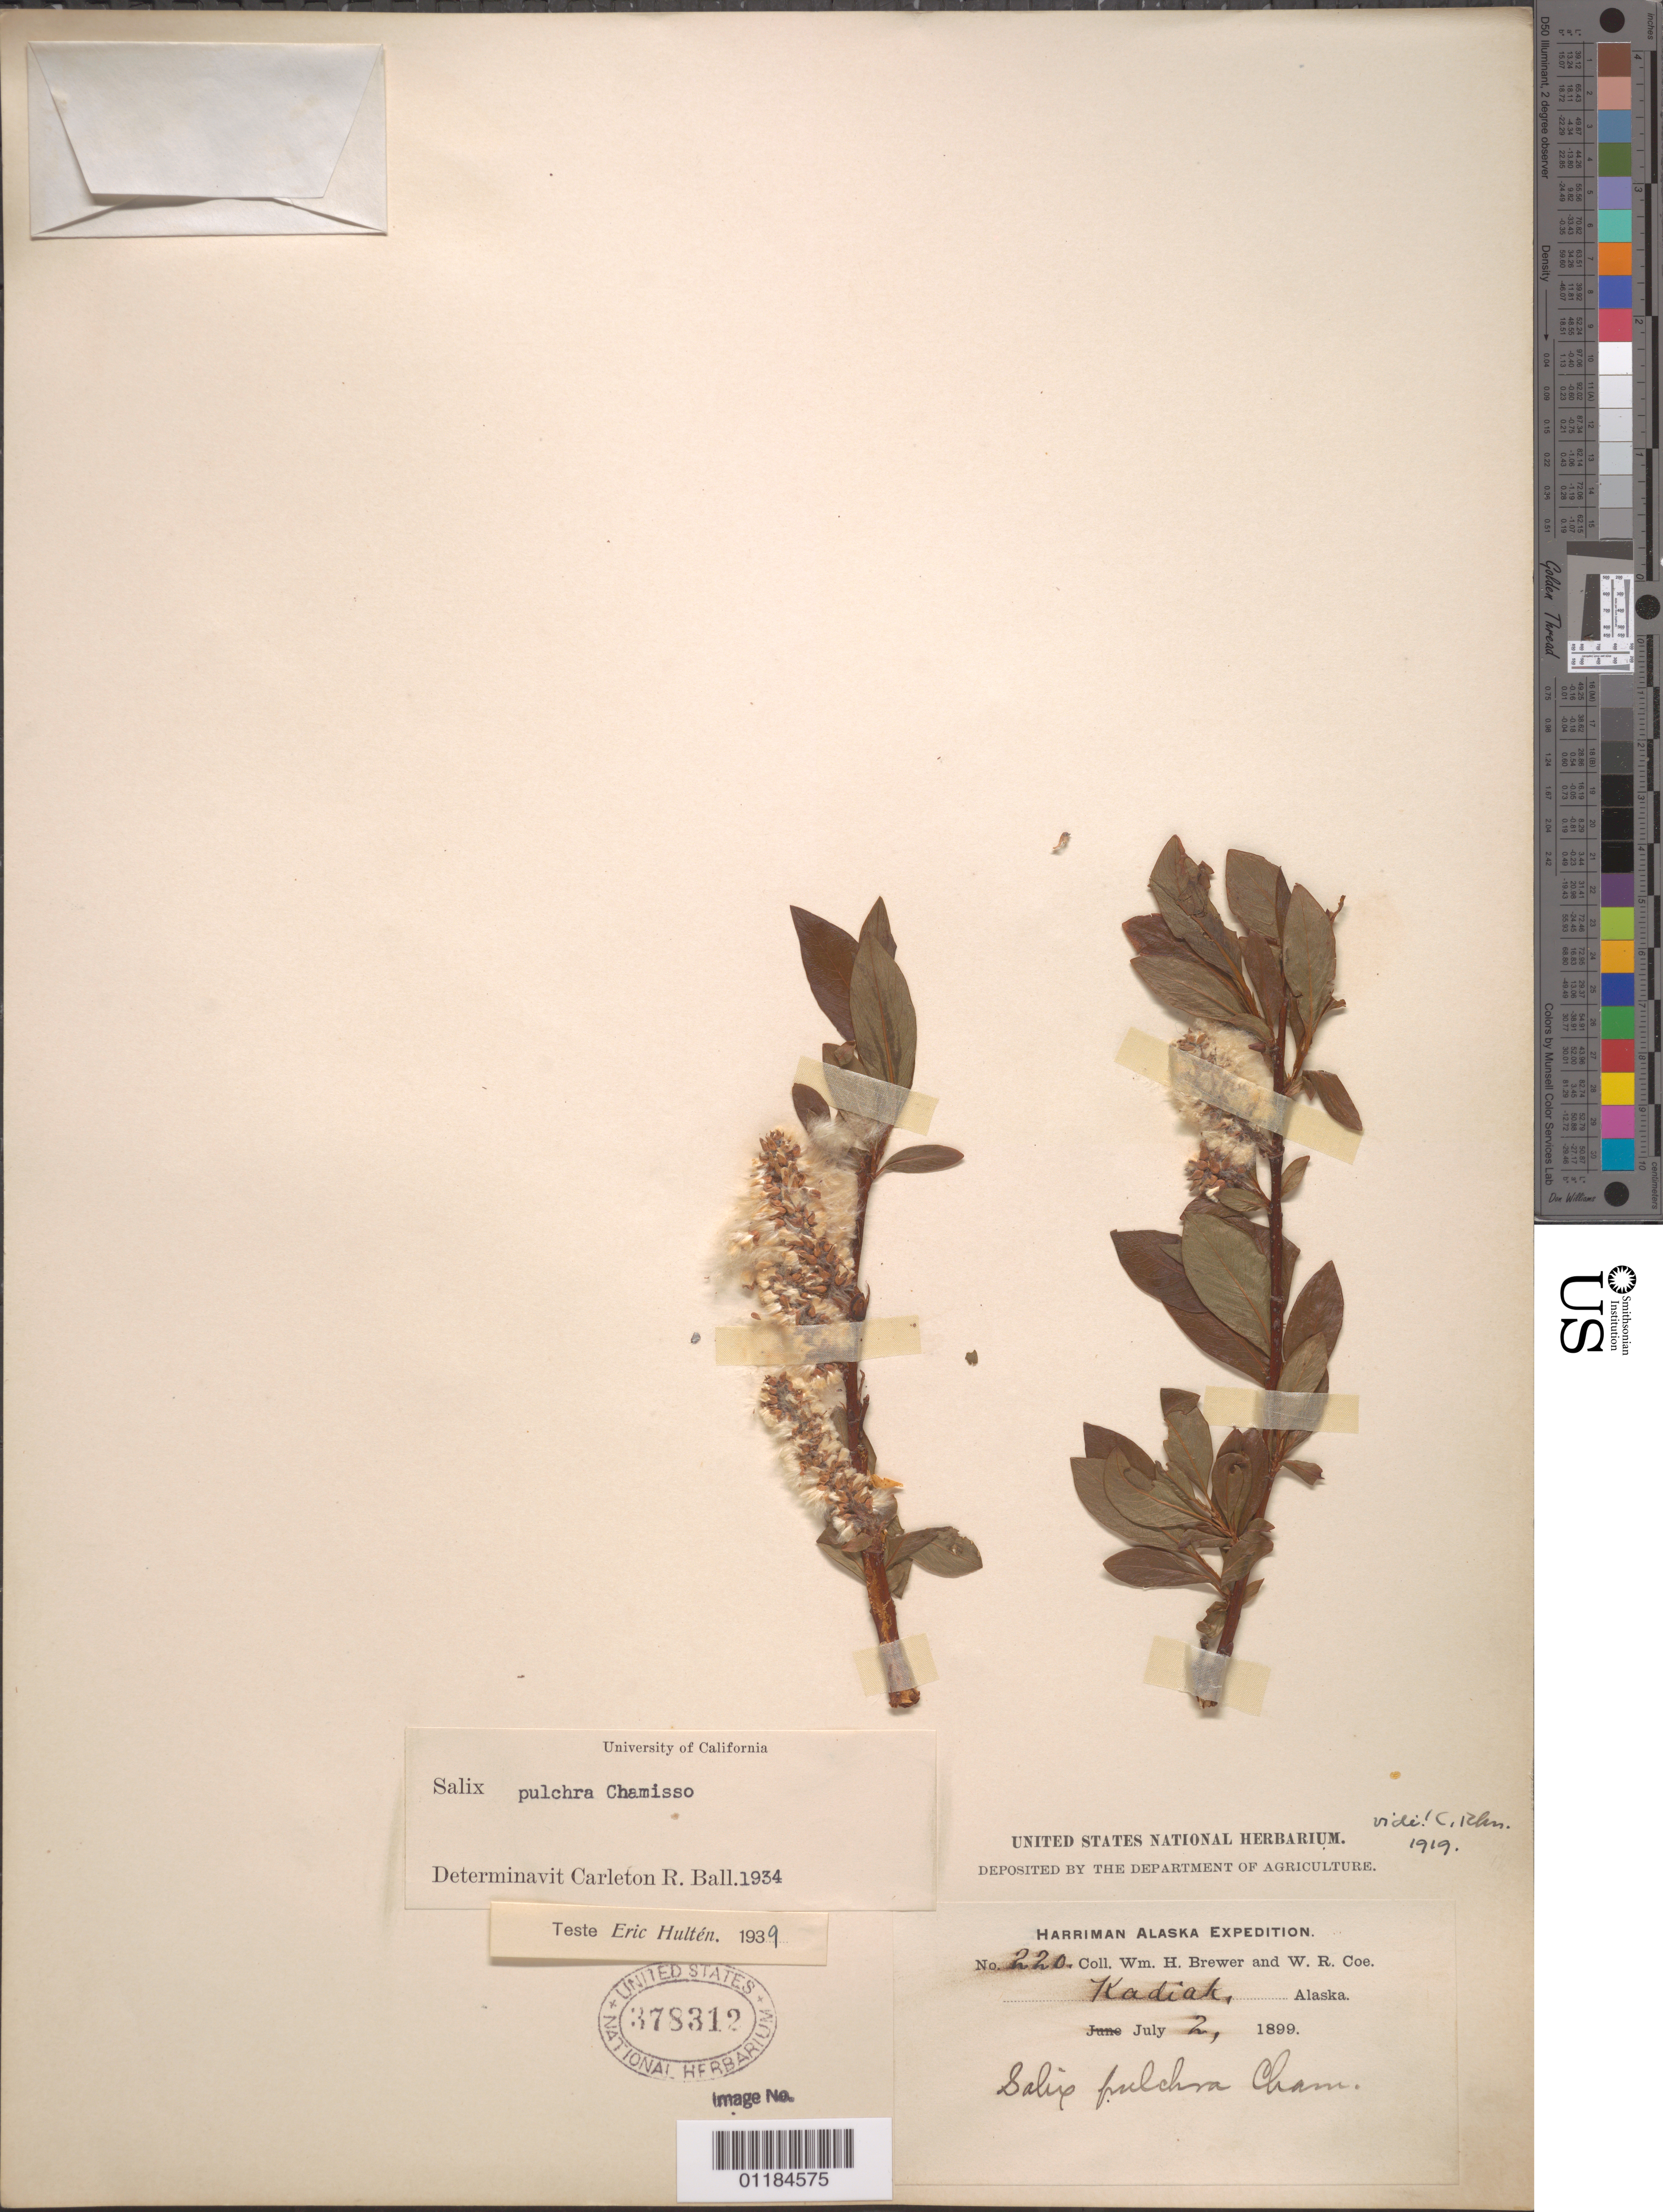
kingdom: Plantae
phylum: Tracheophyta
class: Magnoliopsida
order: Malpighiales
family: Salicaceae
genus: Salix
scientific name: Salix pulchra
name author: Cham.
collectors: W. H. Brewer & W. Coe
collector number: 220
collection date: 1899-07-02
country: United States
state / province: Alaska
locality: Kadiak.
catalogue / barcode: US 378312